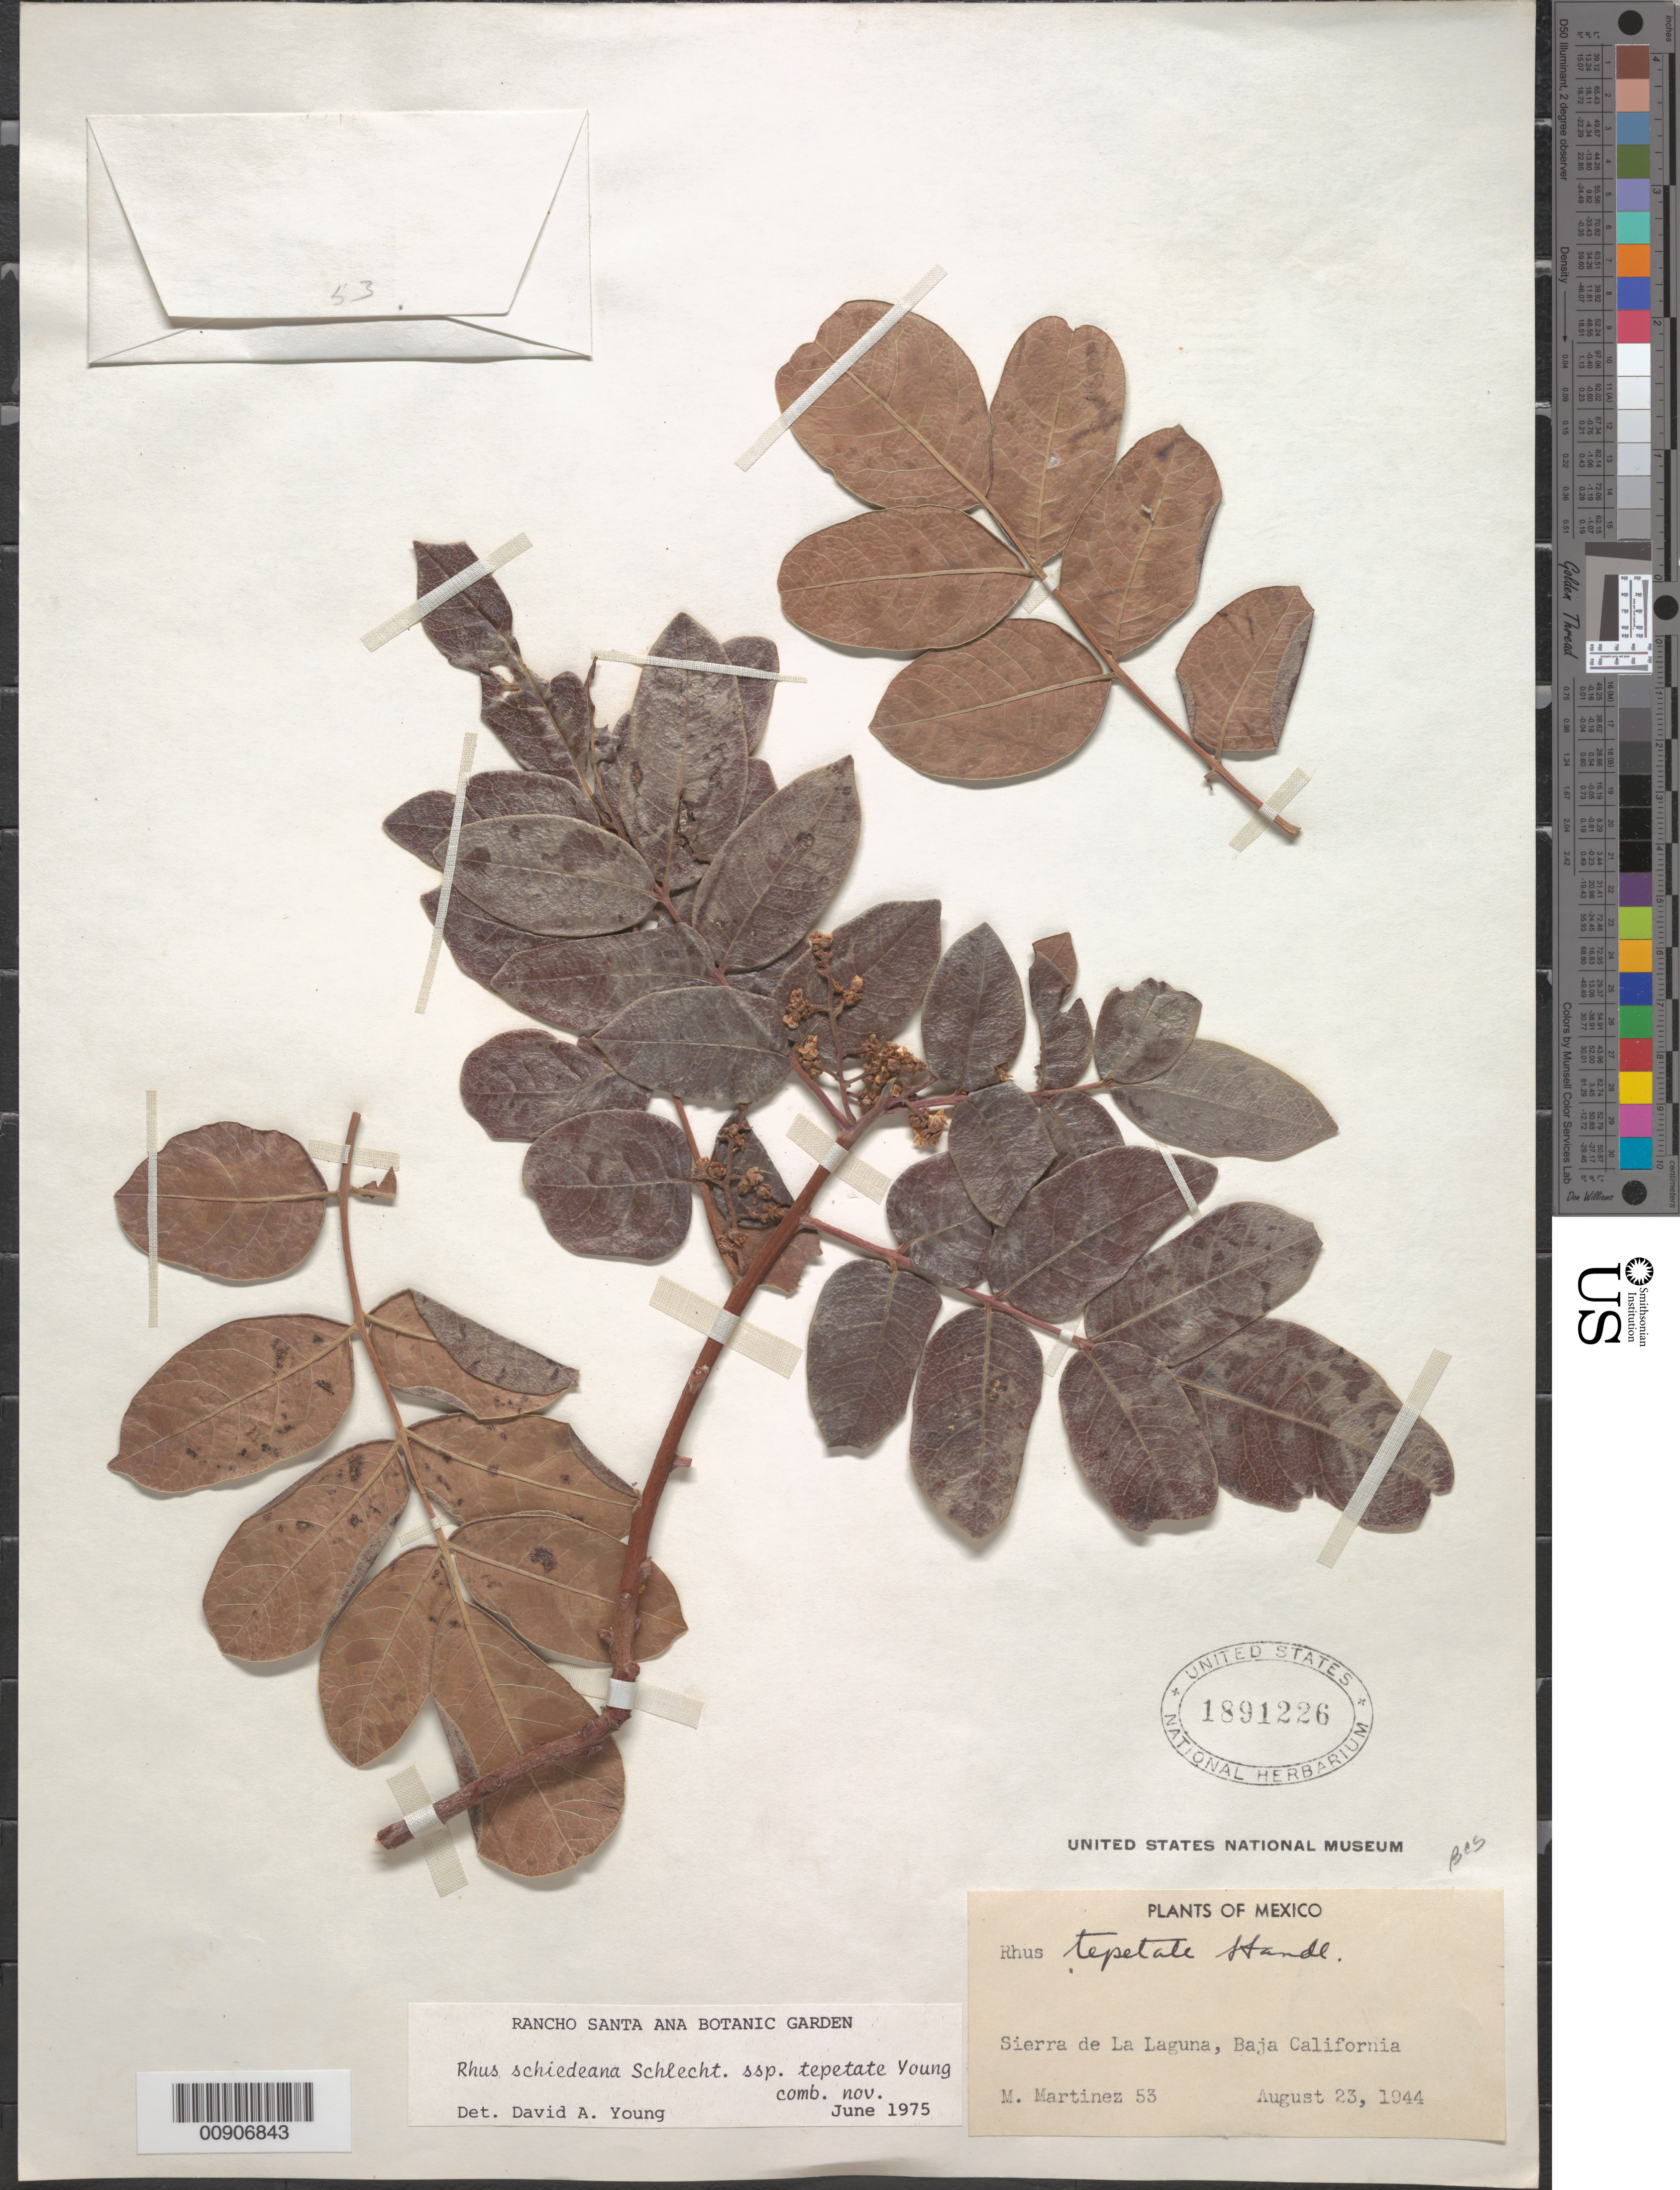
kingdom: Plantae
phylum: Tracheophyta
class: Magnoliopsida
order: Sapindales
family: Anacardiaceae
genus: Rhus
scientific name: Rhus tepetate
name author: Standl. & F.A. Barkley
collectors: M. Martinez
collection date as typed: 23 Aug 1944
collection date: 1944-08-23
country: Mexico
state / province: Baja California Sur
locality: Sierra de La Laguna. Baja California.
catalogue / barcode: US 1891226